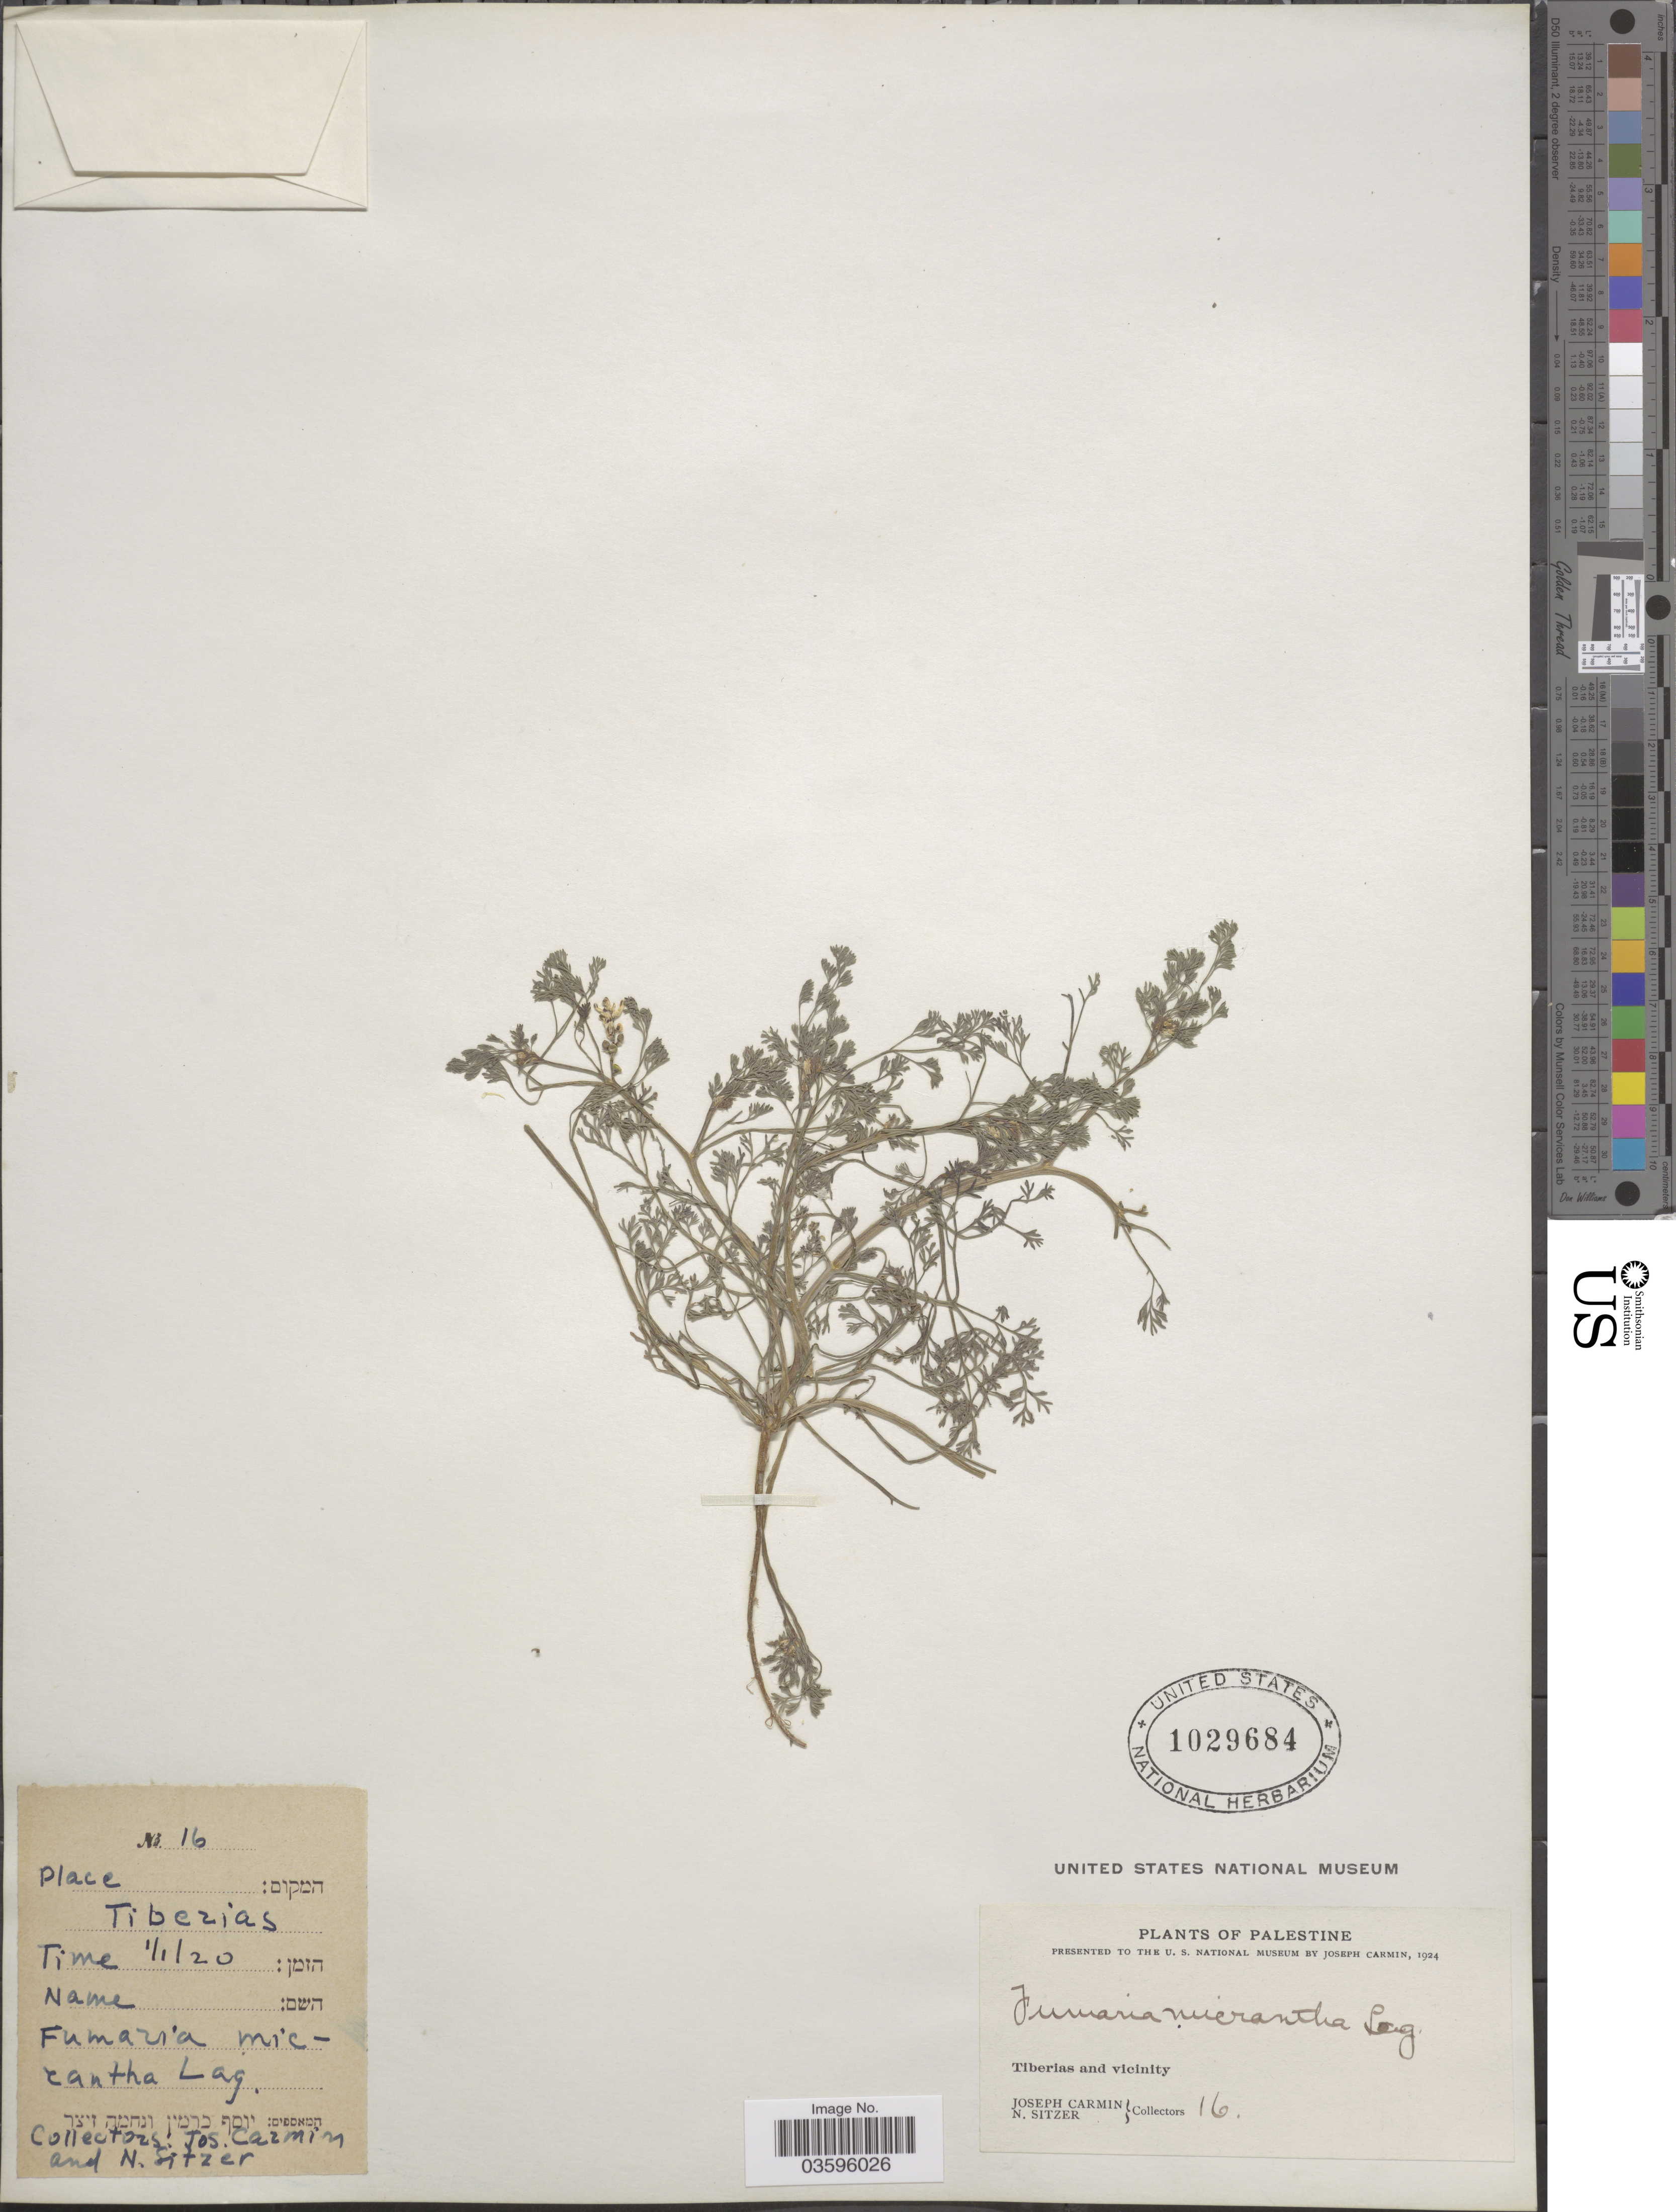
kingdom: Plantae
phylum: Tracheophyta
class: Magnoliopsida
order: Ranunculales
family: Papaveraceae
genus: Fumaria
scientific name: Fumaria micrantha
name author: Lag.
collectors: J. Carmin & N. Sitzer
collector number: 16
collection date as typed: Transcribed d/m/y: 1/1/20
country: Israel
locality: Palestine. Tiberias and vicinity.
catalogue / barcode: US 1029684